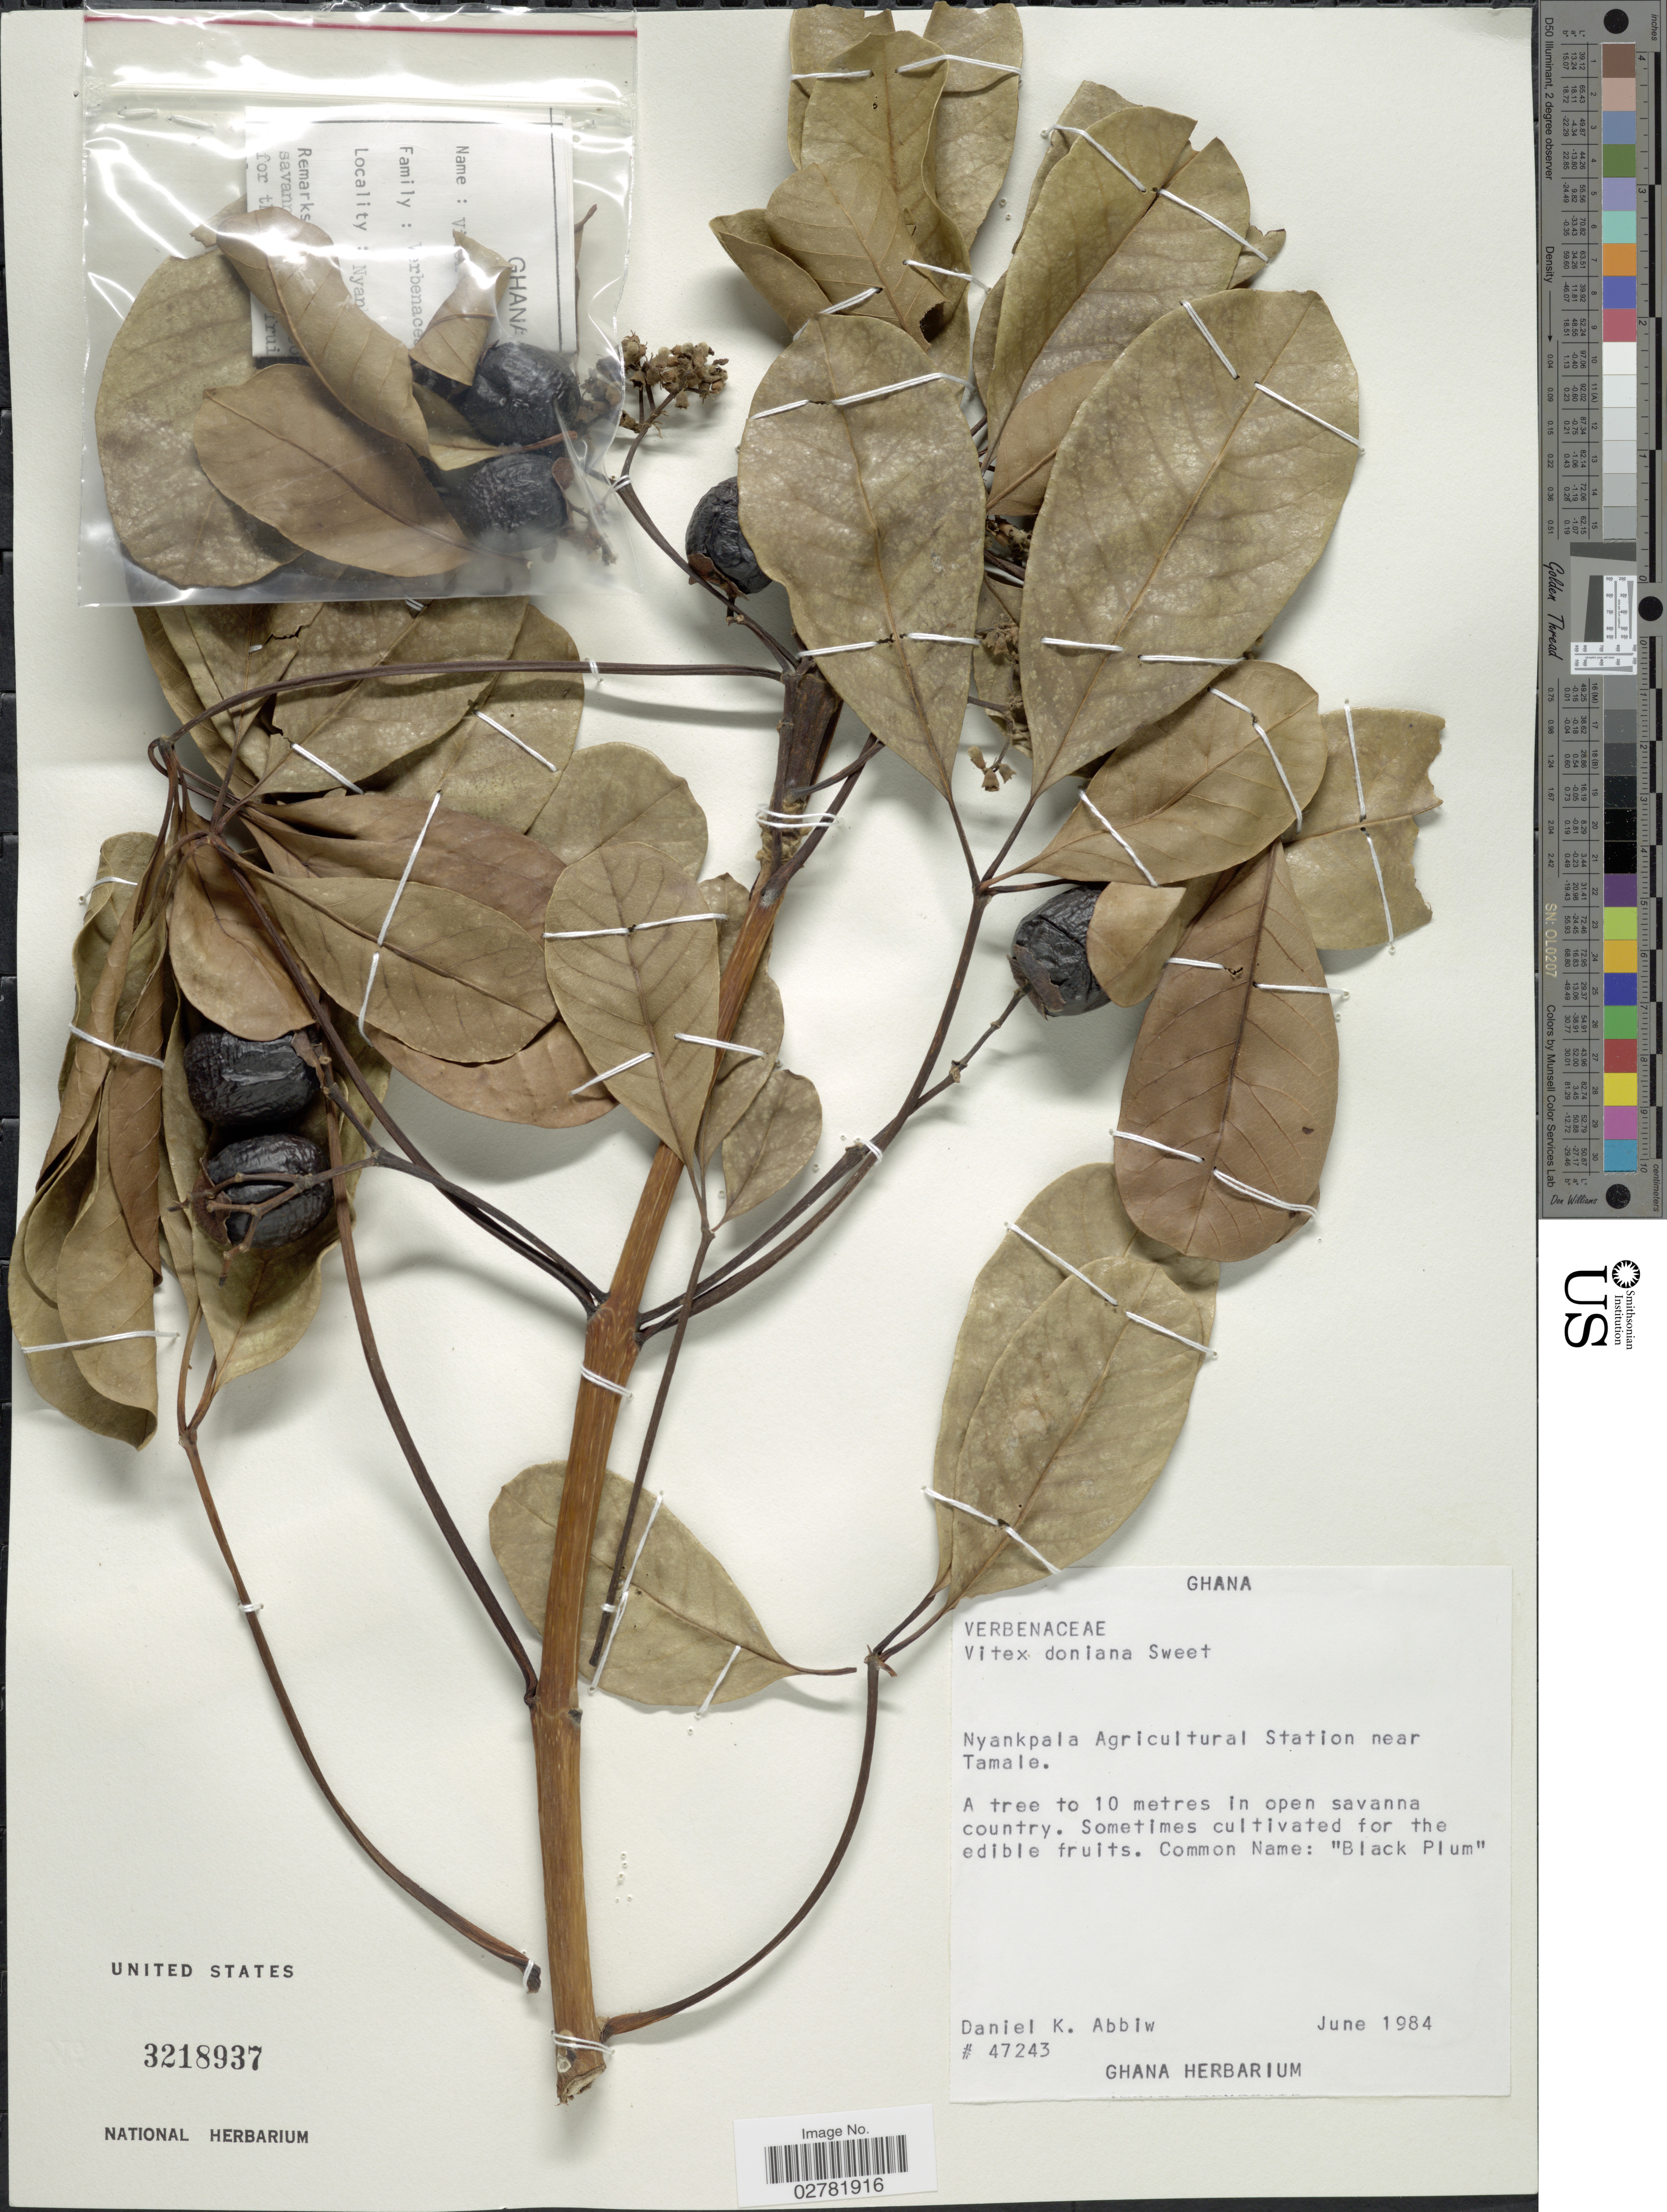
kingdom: Plantae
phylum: Tracheophyta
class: Magnoliopsida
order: Lamiales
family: Lamiaceae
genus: Vitex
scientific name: Vitex doniana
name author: Sweet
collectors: D. K. Abbiw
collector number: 47243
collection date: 1984-06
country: Ghana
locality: Nyankpala Agricultural Station near Tamale.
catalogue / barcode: US 3218937